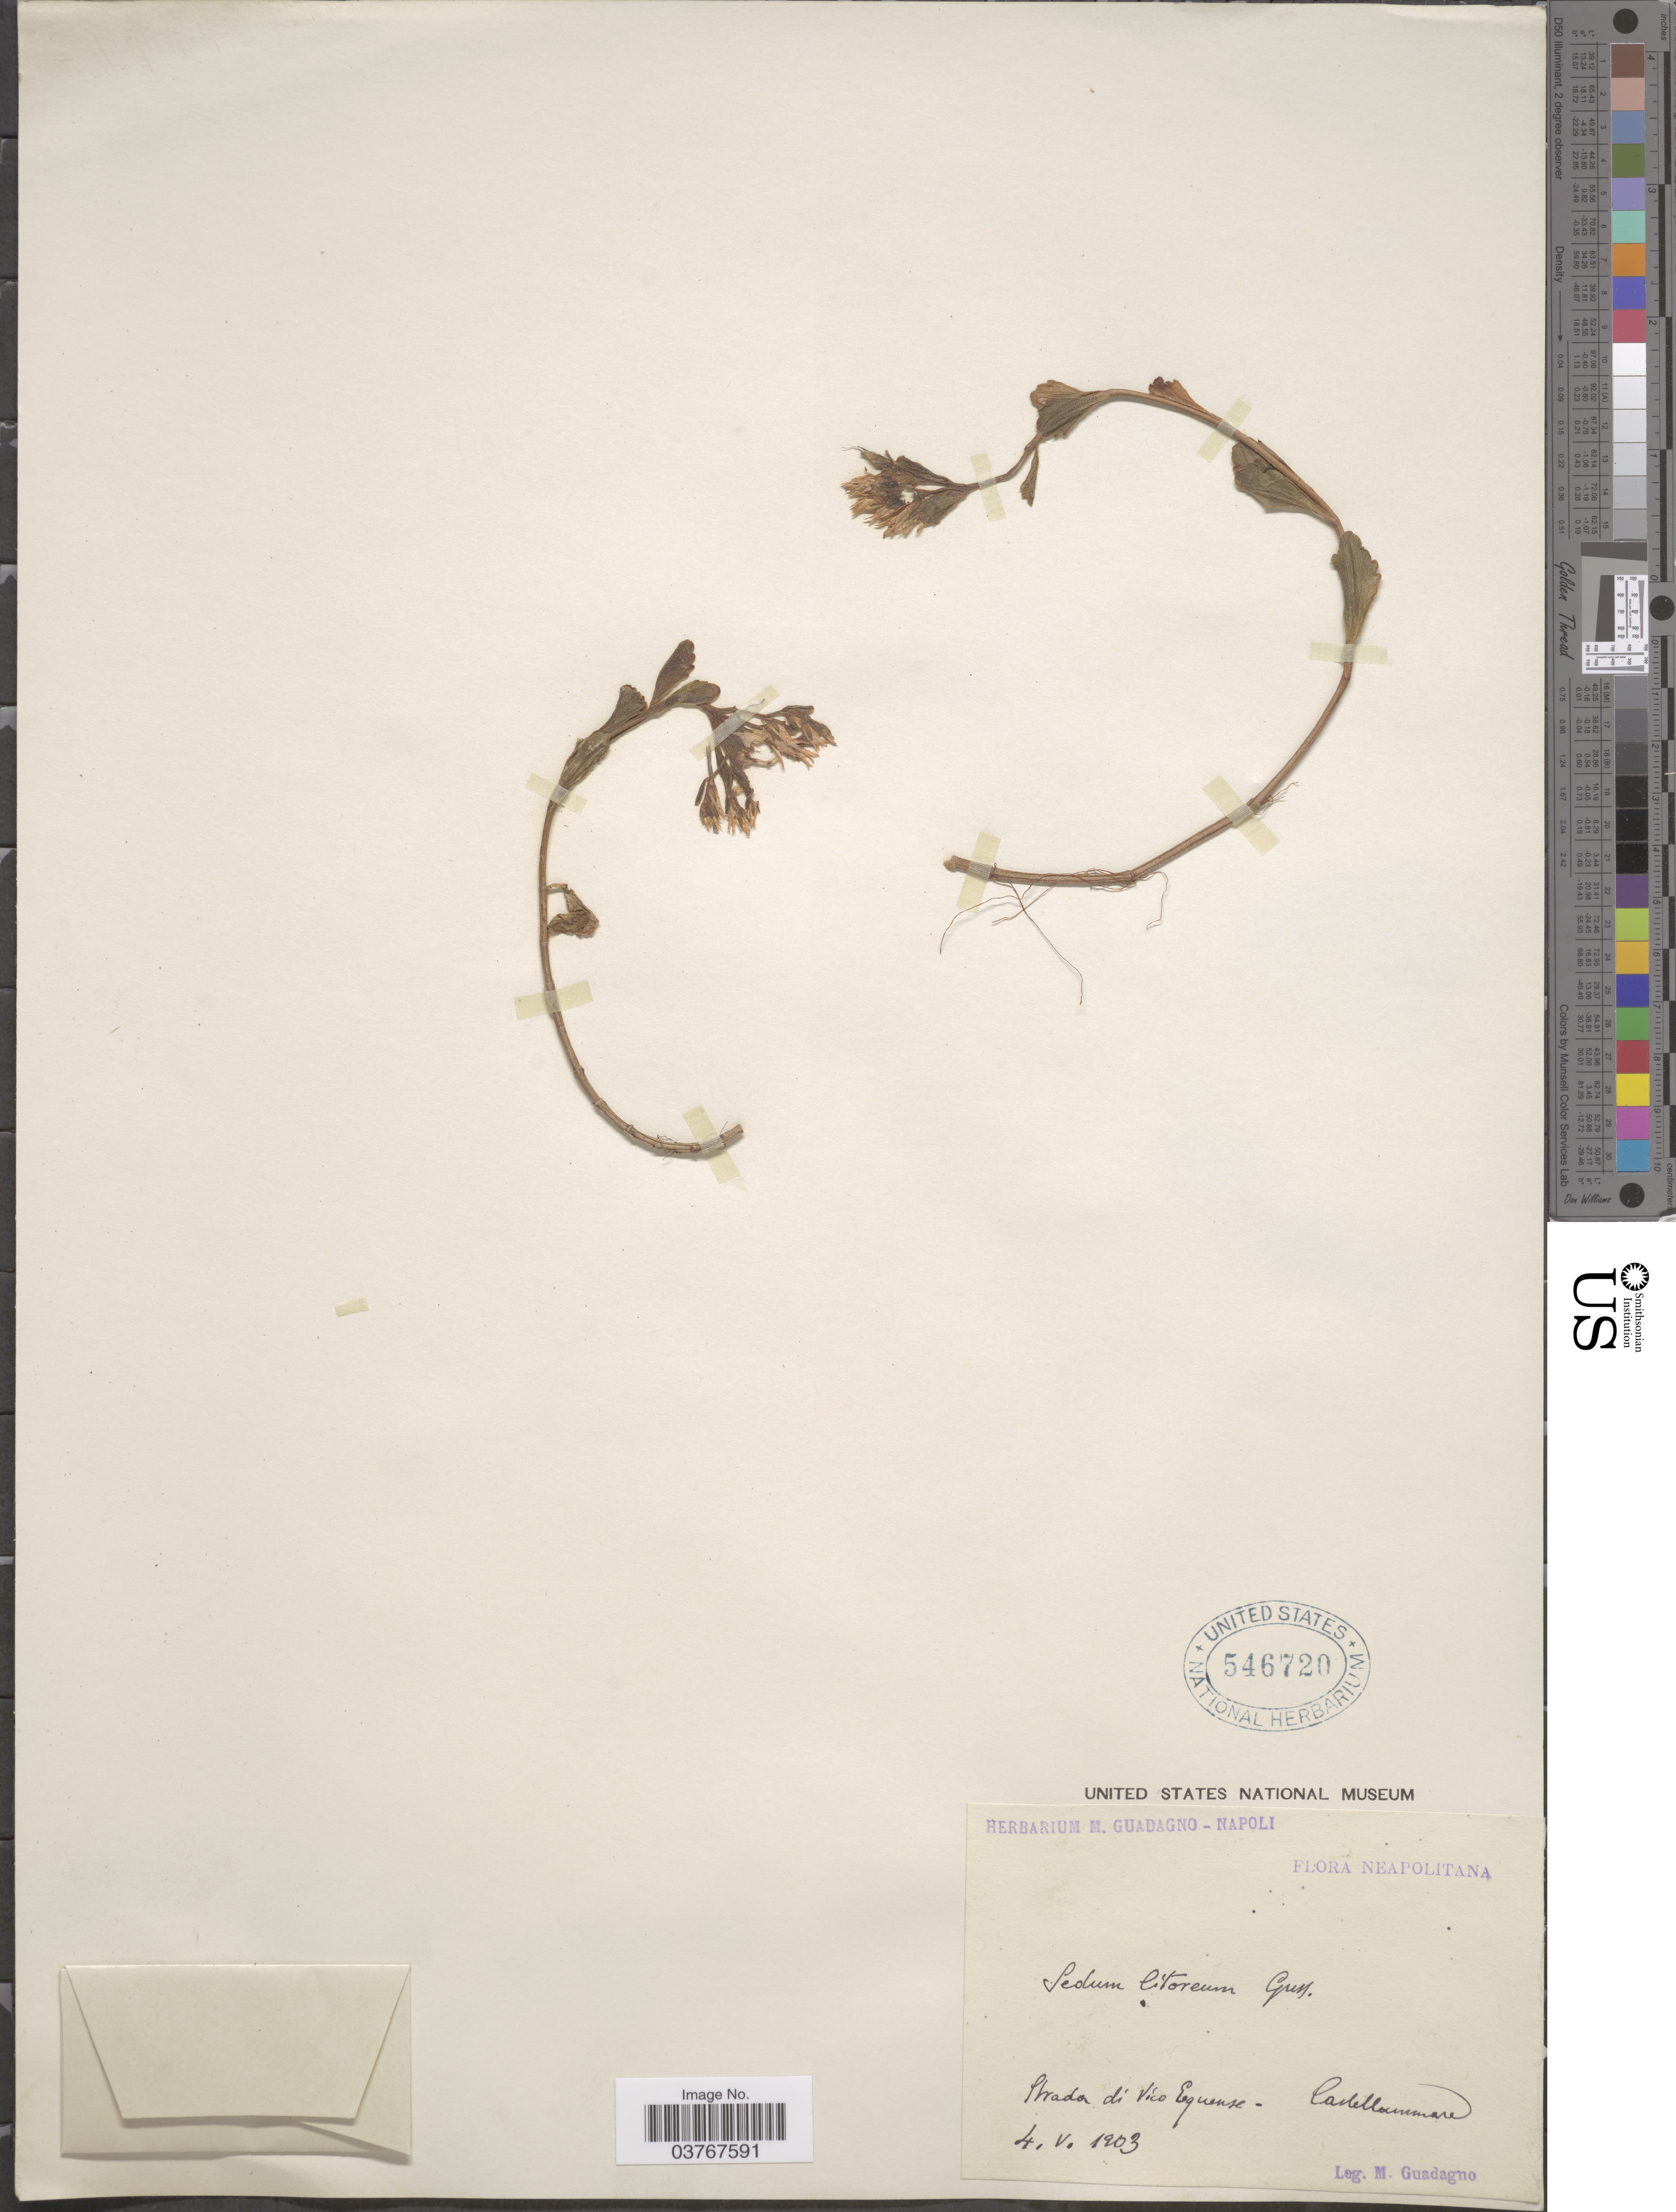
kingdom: Plantae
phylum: Tracheophyta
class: Magnoliopsida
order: Saxifragales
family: Crassulaceae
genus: Sedum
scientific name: Sedum litoreum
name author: Gussone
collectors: M. Guadagno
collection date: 1903-05-04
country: Italy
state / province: Campania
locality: Strada di Vico Equense - Castellammare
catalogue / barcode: US 546720